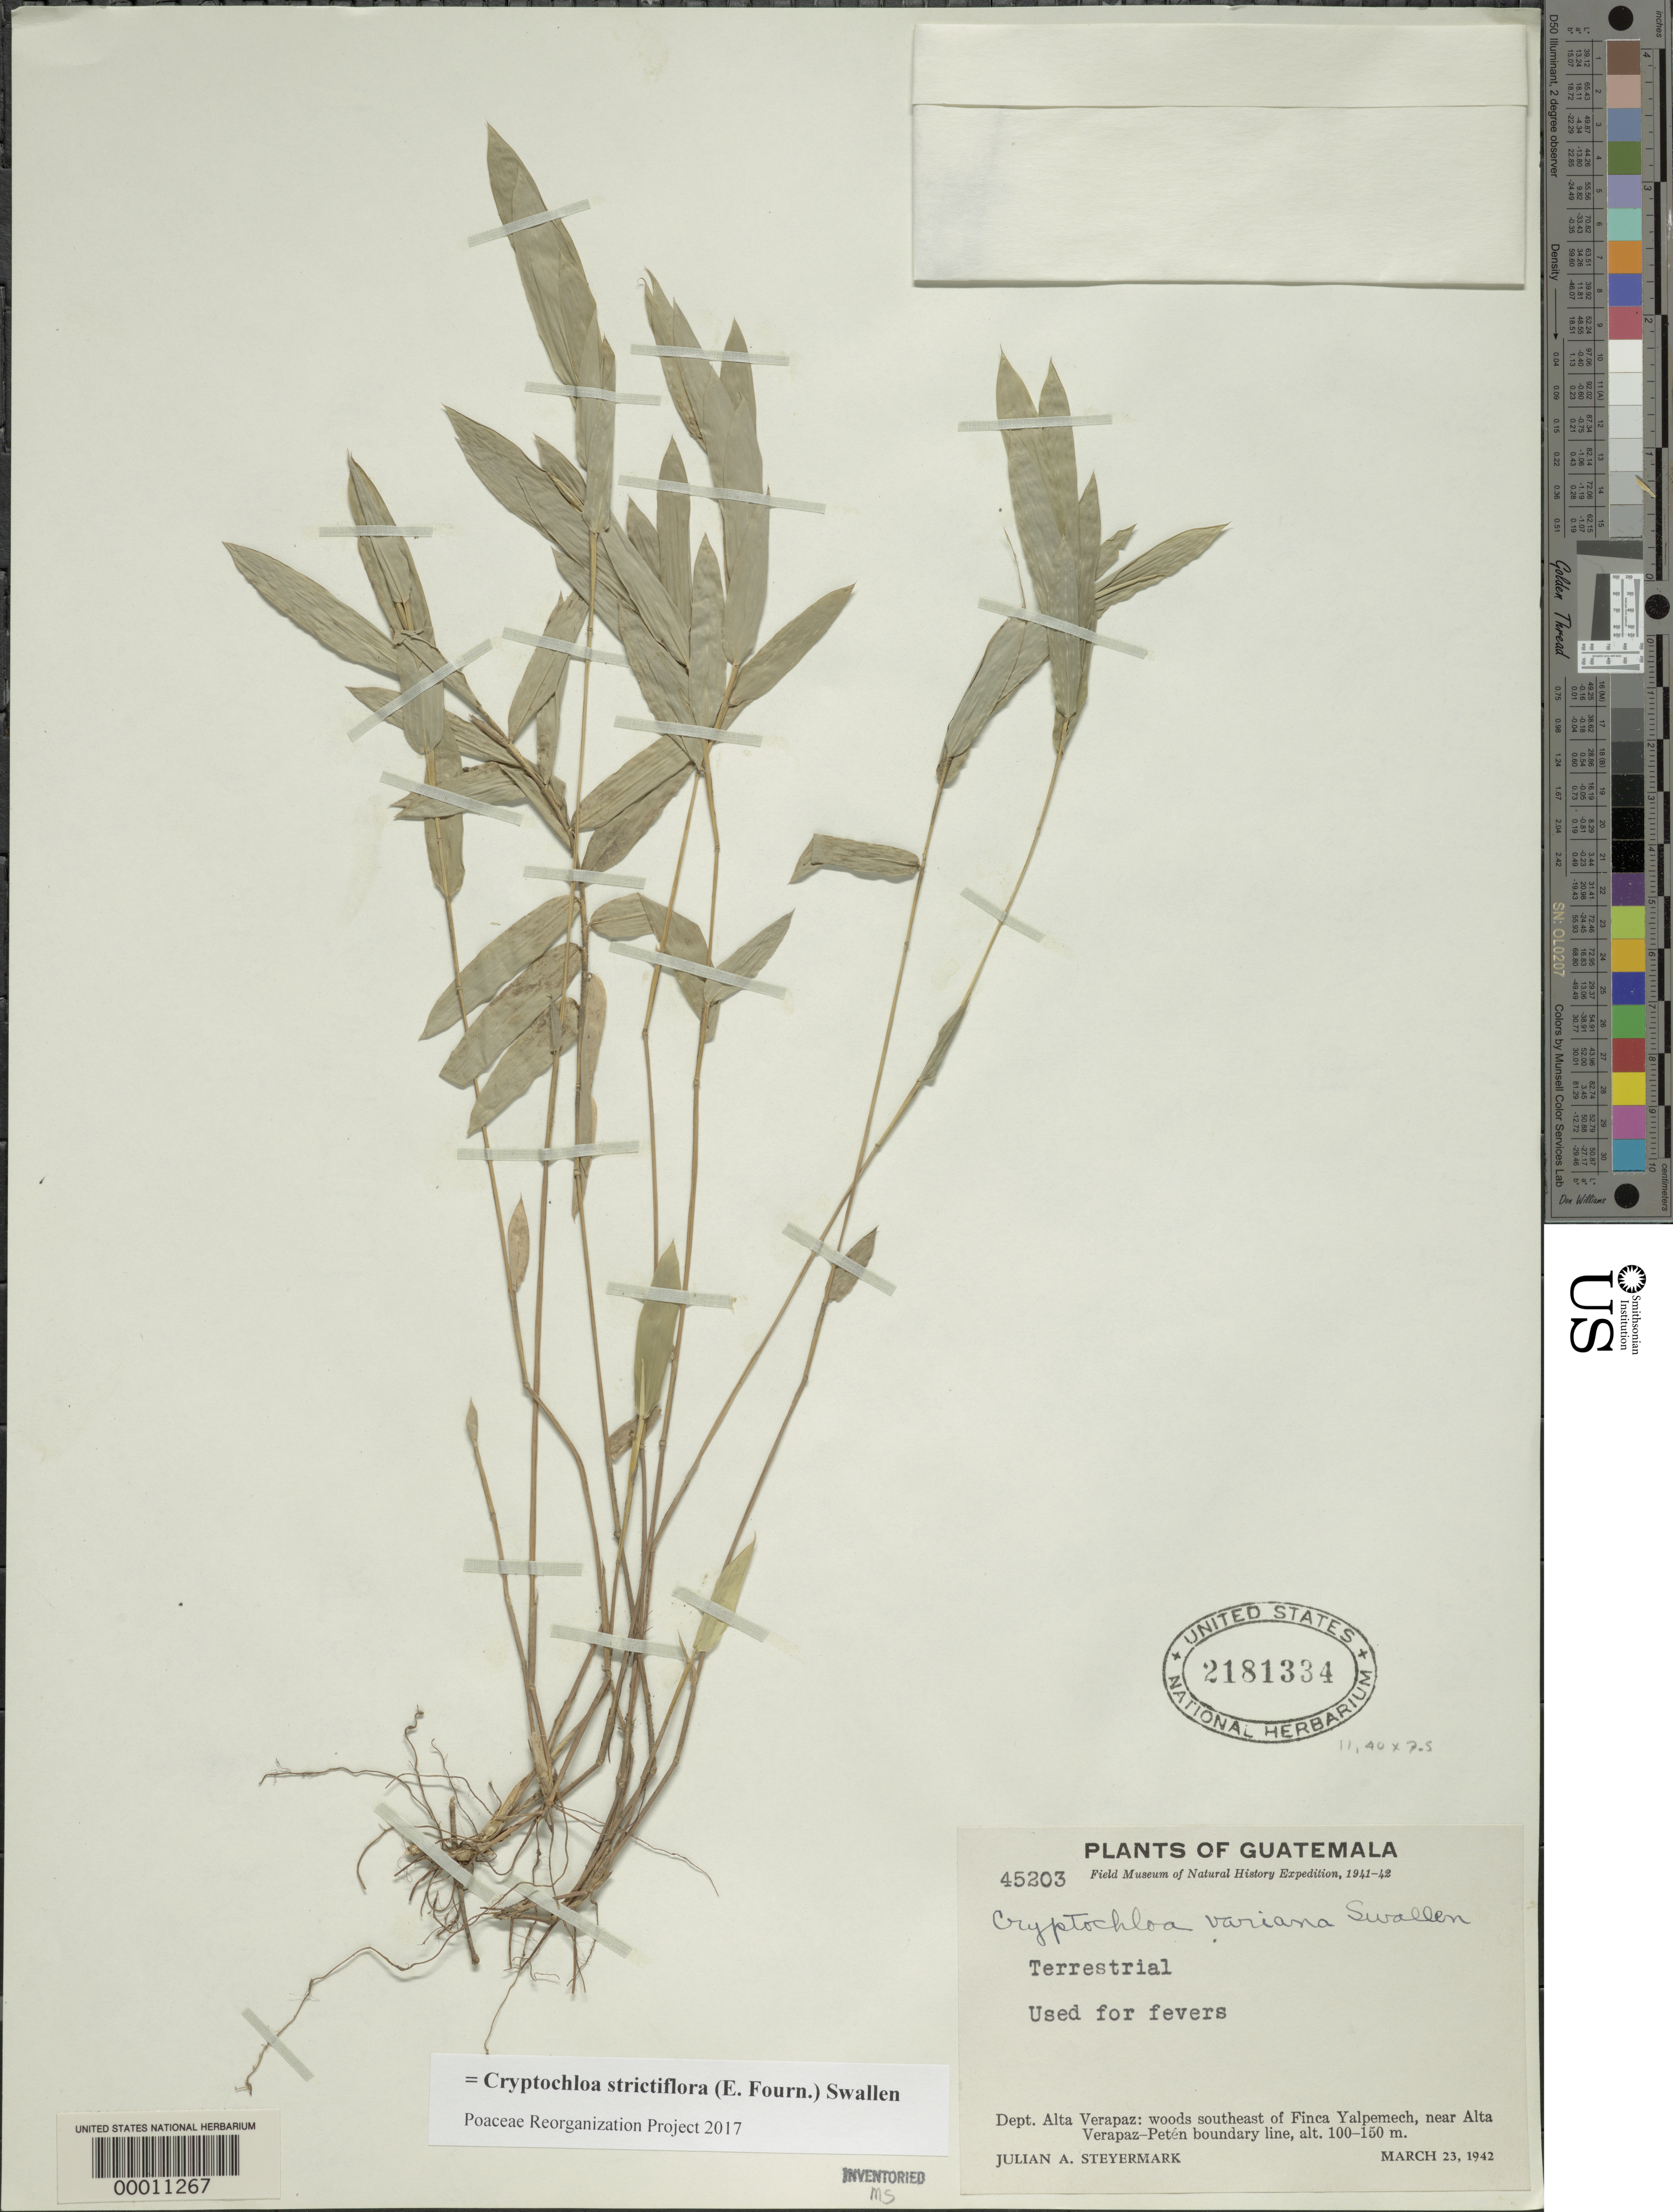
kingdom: Plantae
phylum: Tracheophyta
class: Liliopsida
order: Poales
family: Poaceae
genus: Cryptochloa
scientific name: Cryptochloa strictiflora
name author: (E. Fourn.) Swallen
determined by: Poaceae Reorganization Project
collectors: J. Steyermark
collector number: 45203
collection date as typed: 23 Mar 1942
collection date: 1942-03-23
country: Guatemala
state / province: Alta Verapaz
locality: Finca Yalpemech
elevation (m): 100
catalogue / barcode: US 2181334